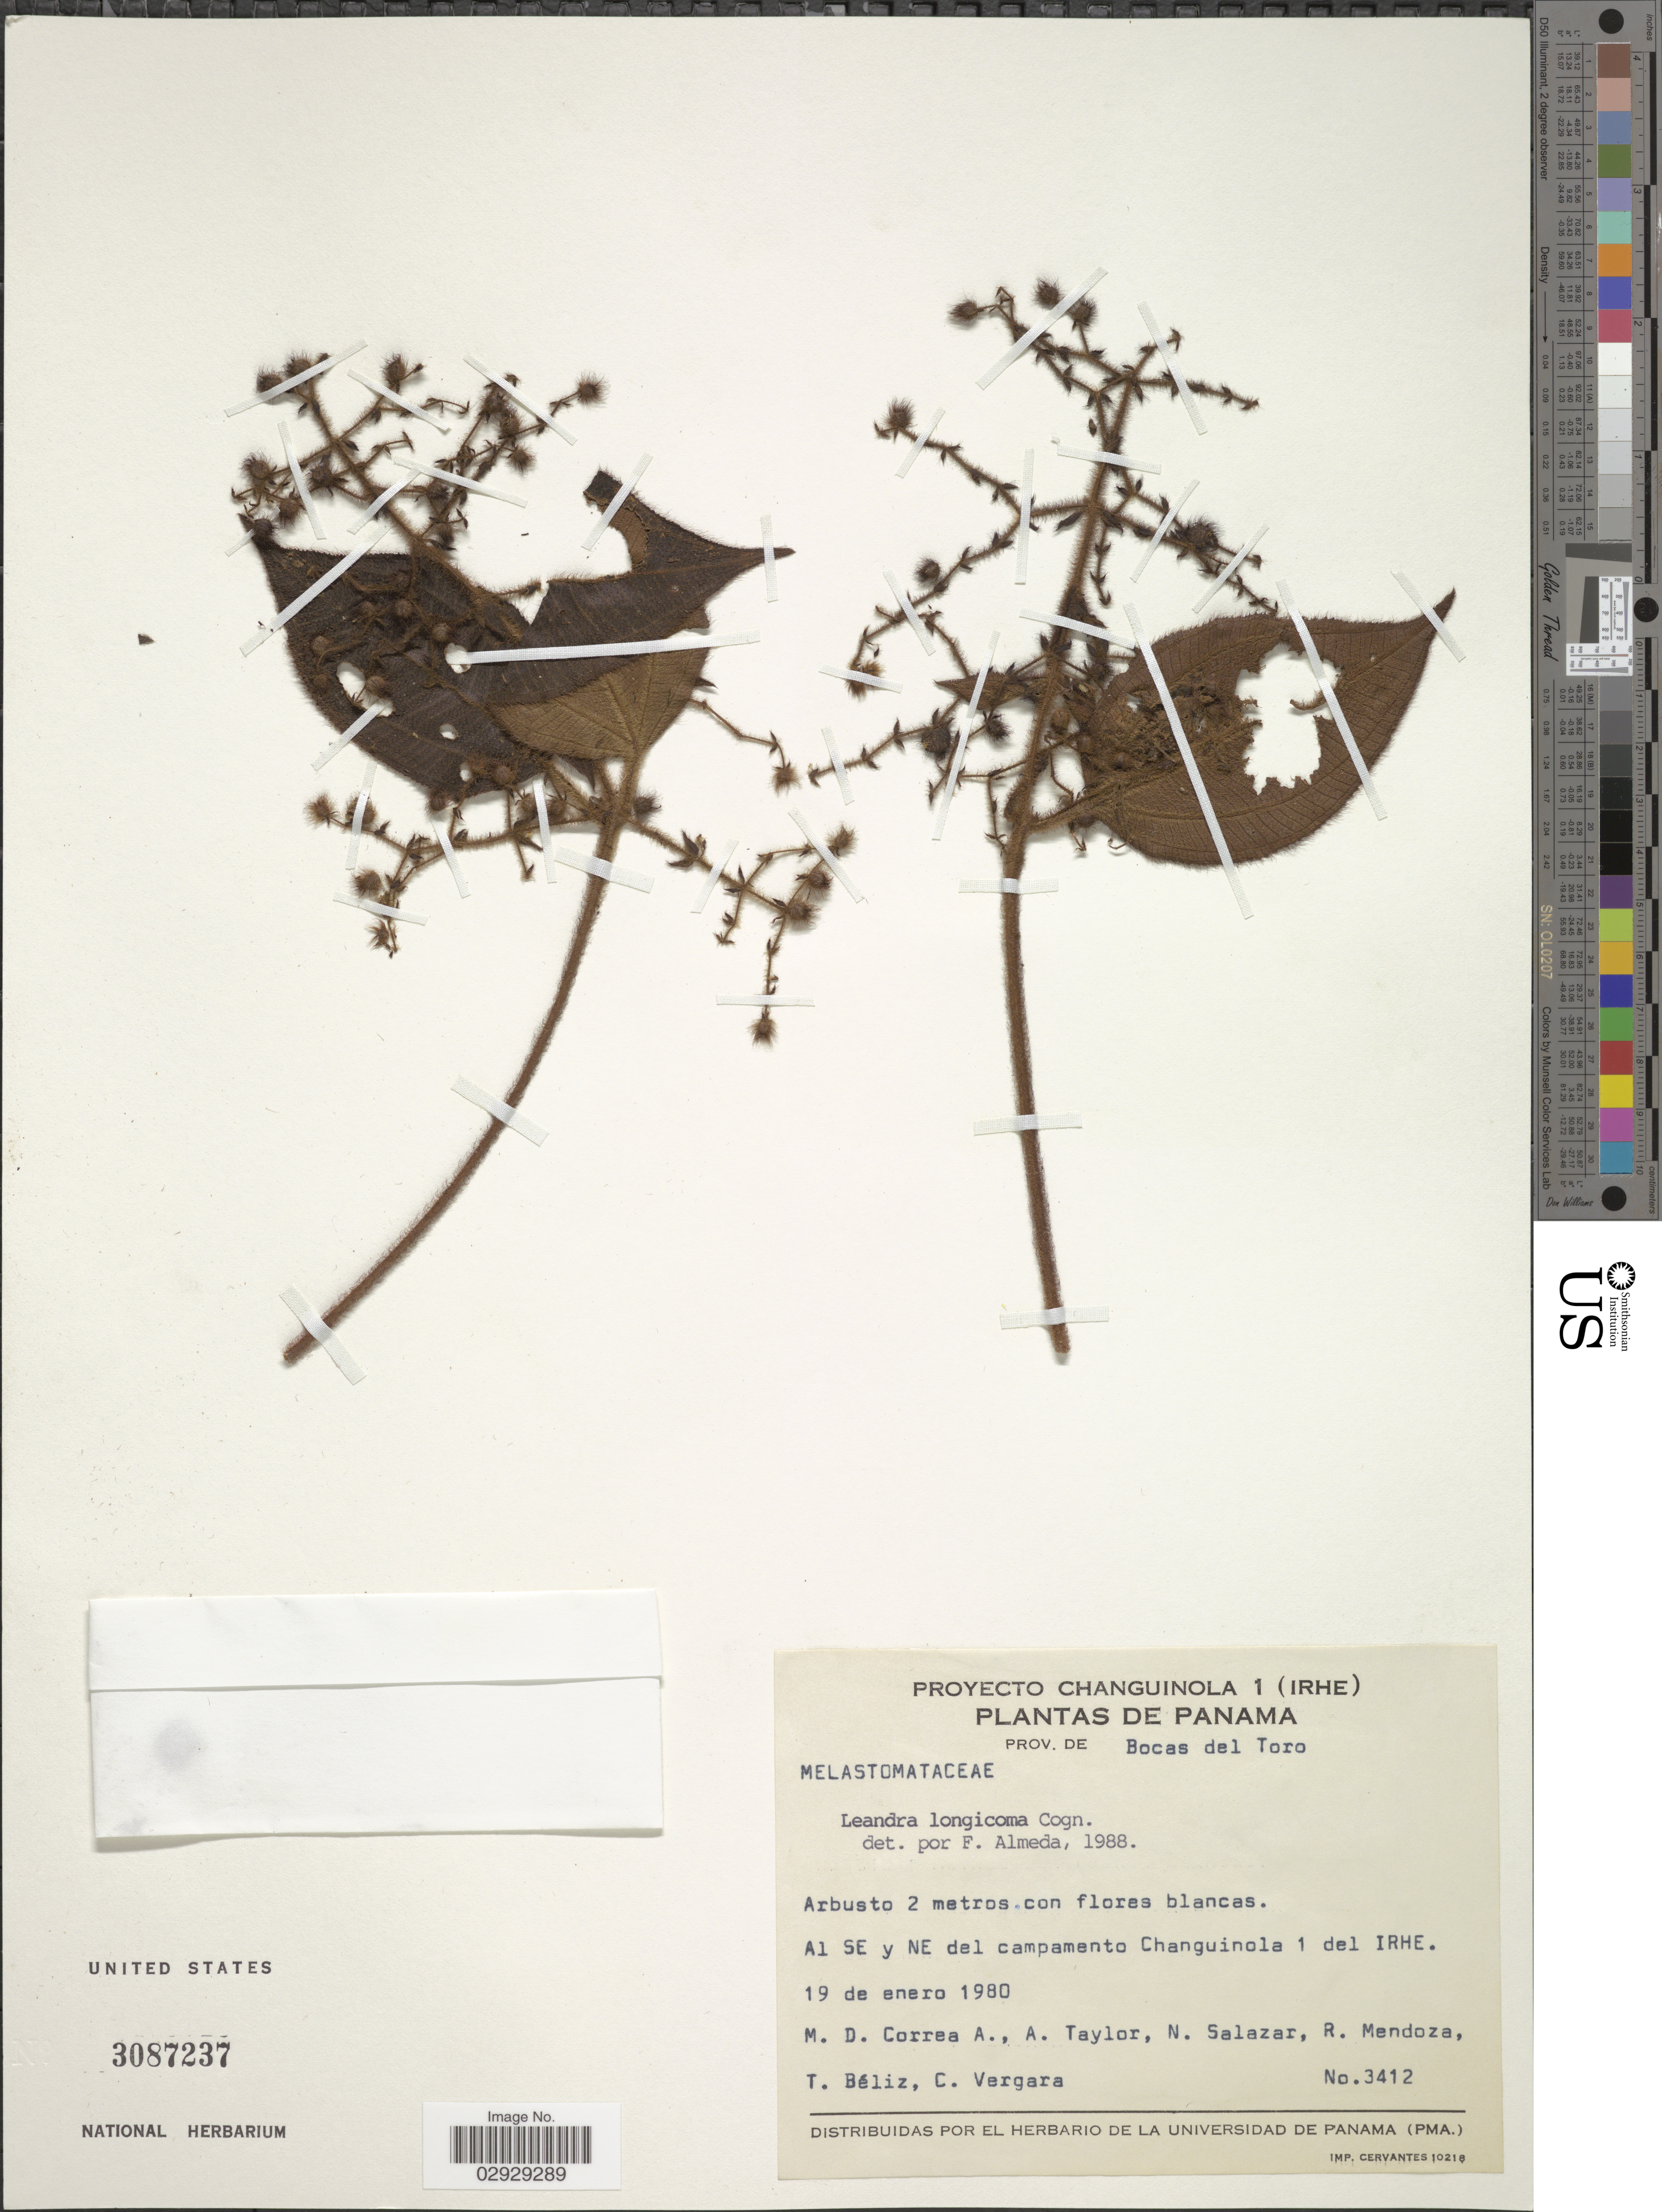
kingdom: Plantae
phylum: Tracheophyta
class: Magnoliopsida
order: Myrtales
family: Melastomataceae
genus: Leandra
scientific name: Leandra longicoma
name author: Cogn.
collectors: M. D. Corrêa-A., A. Taylor, N. Salazar, R. Mendoza & et al.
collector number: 3412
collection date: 1980-01-19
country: Panama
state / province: Bocas del Toro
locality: Al SE y NE del campamento Changuinola 1 del IRHE.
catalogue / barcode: US 3087237